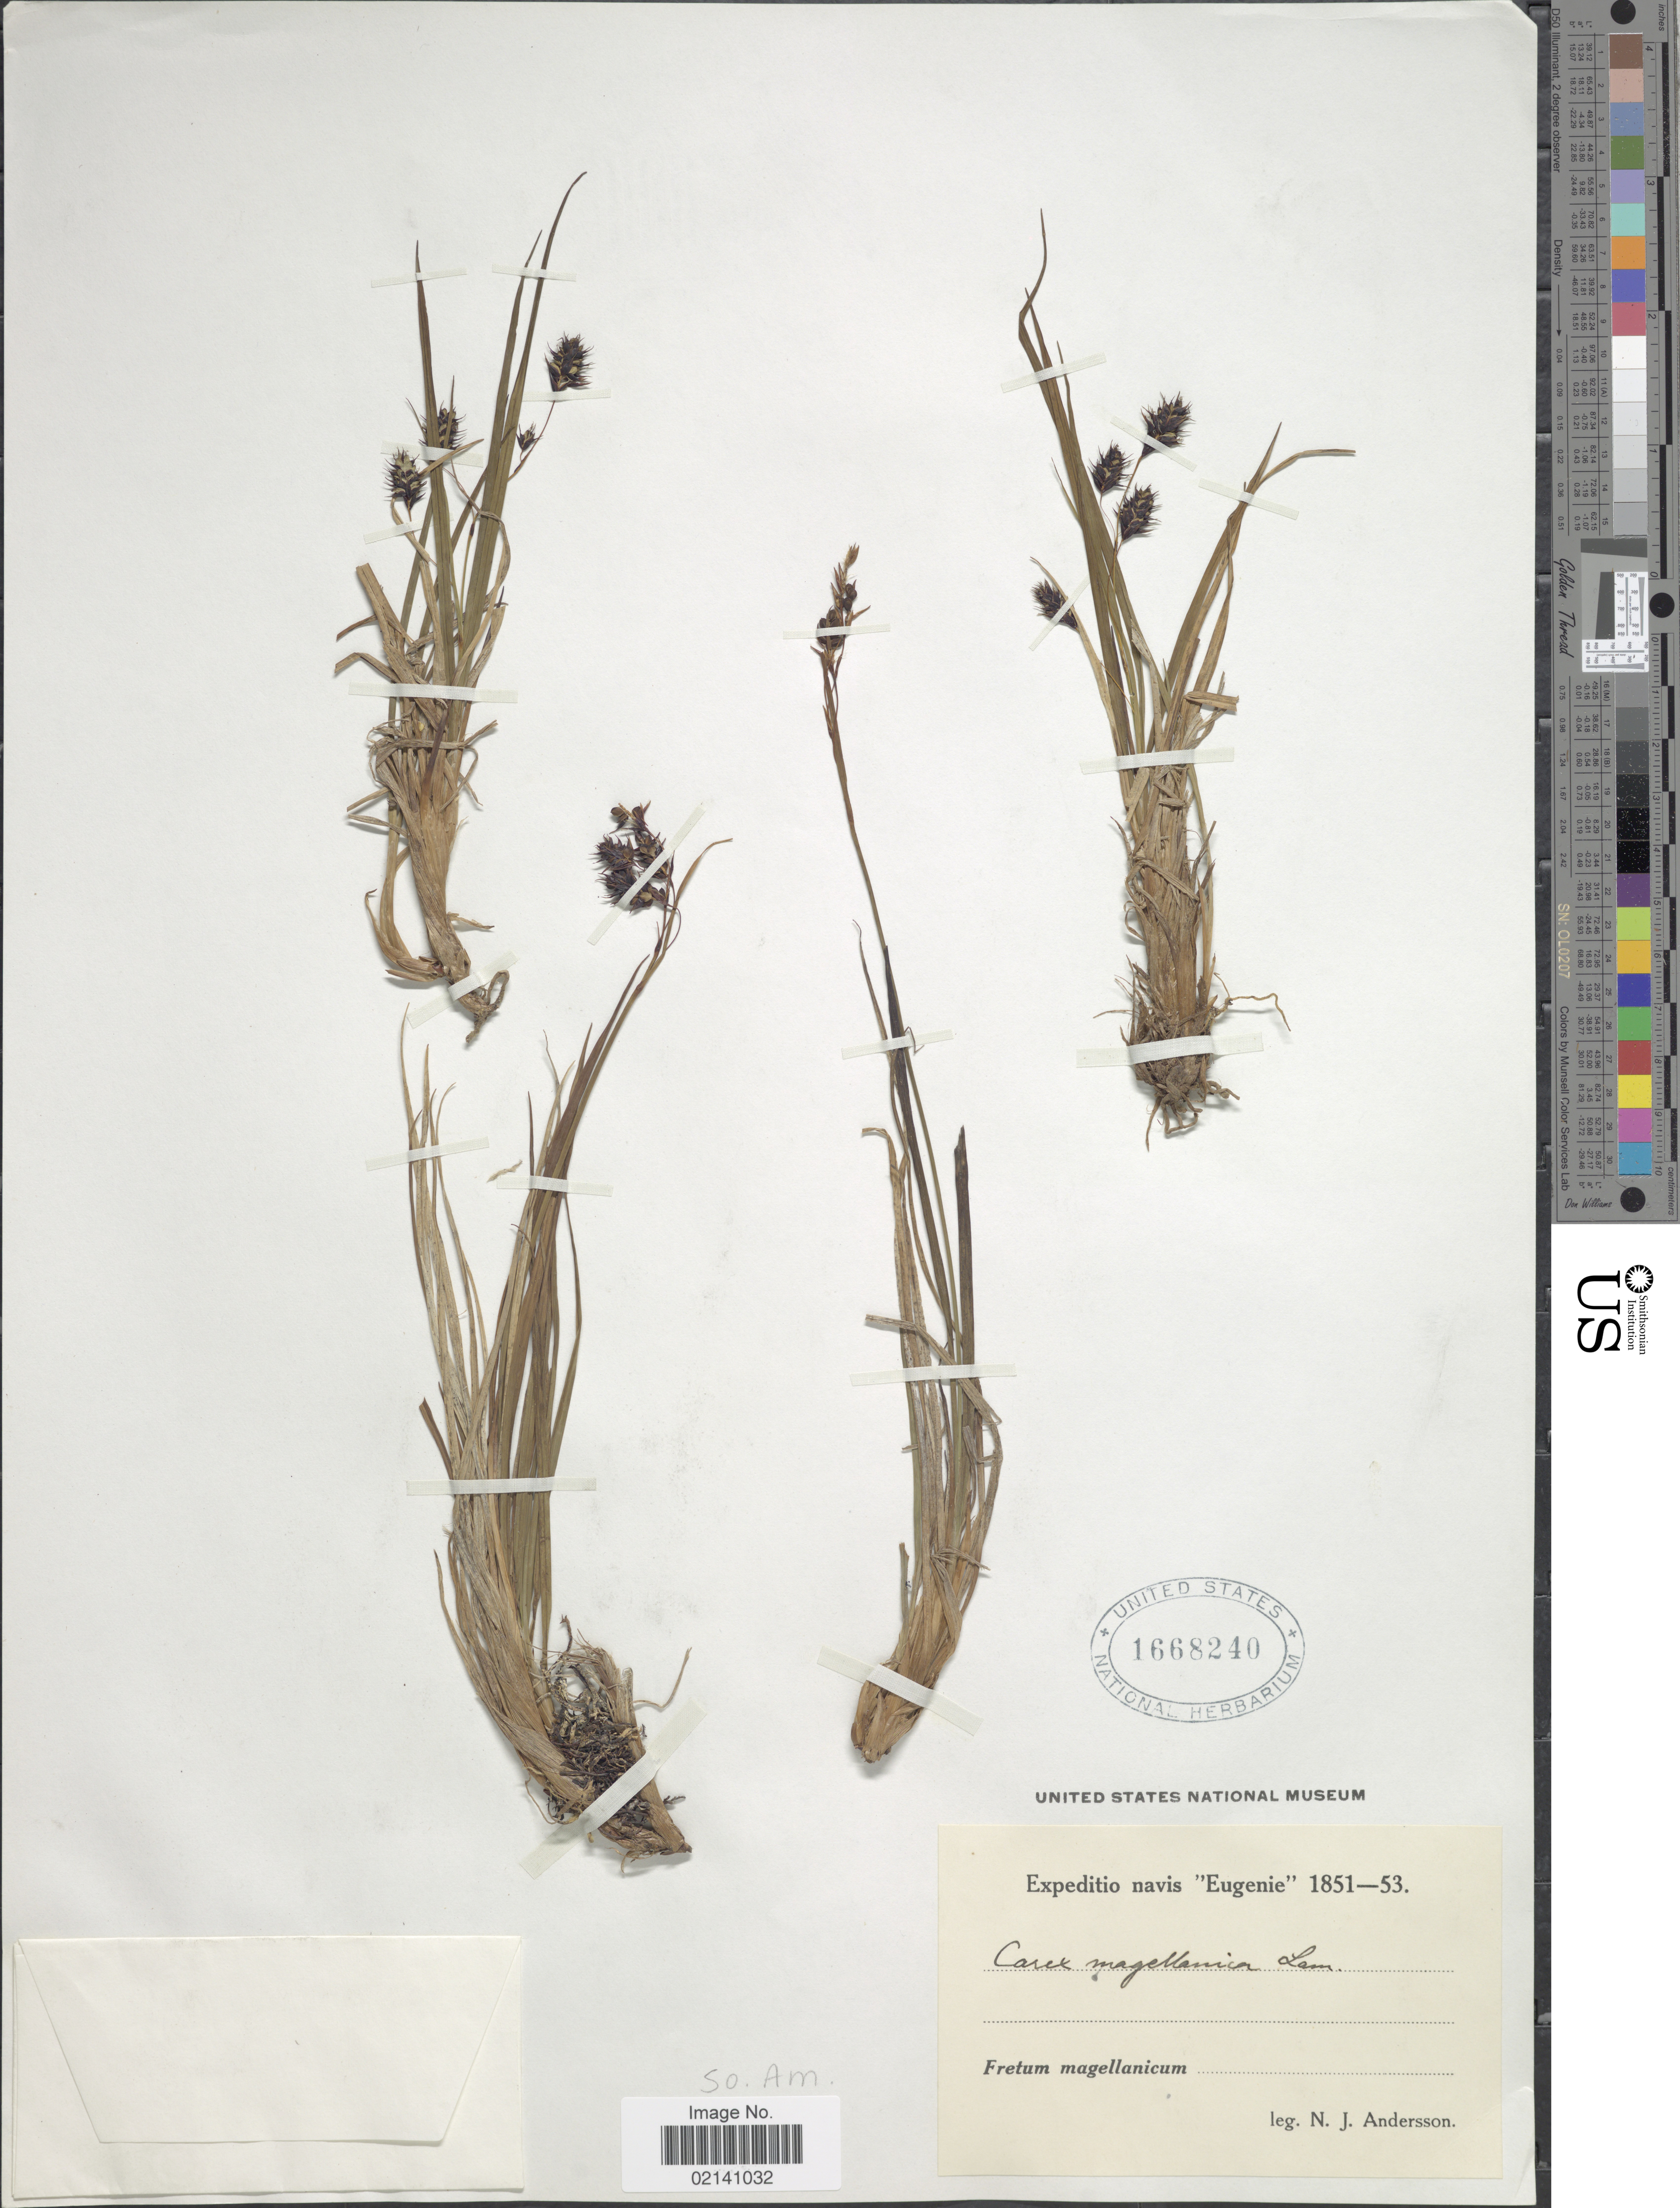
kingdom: Plantae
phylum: Tracheophyta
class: Liliopsida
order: Poales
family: Cyperaceae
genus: Carex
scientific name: Carex magellanica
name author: Lam.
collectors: N. J. Andersson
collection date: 1851/1853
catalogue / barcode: US 1668240